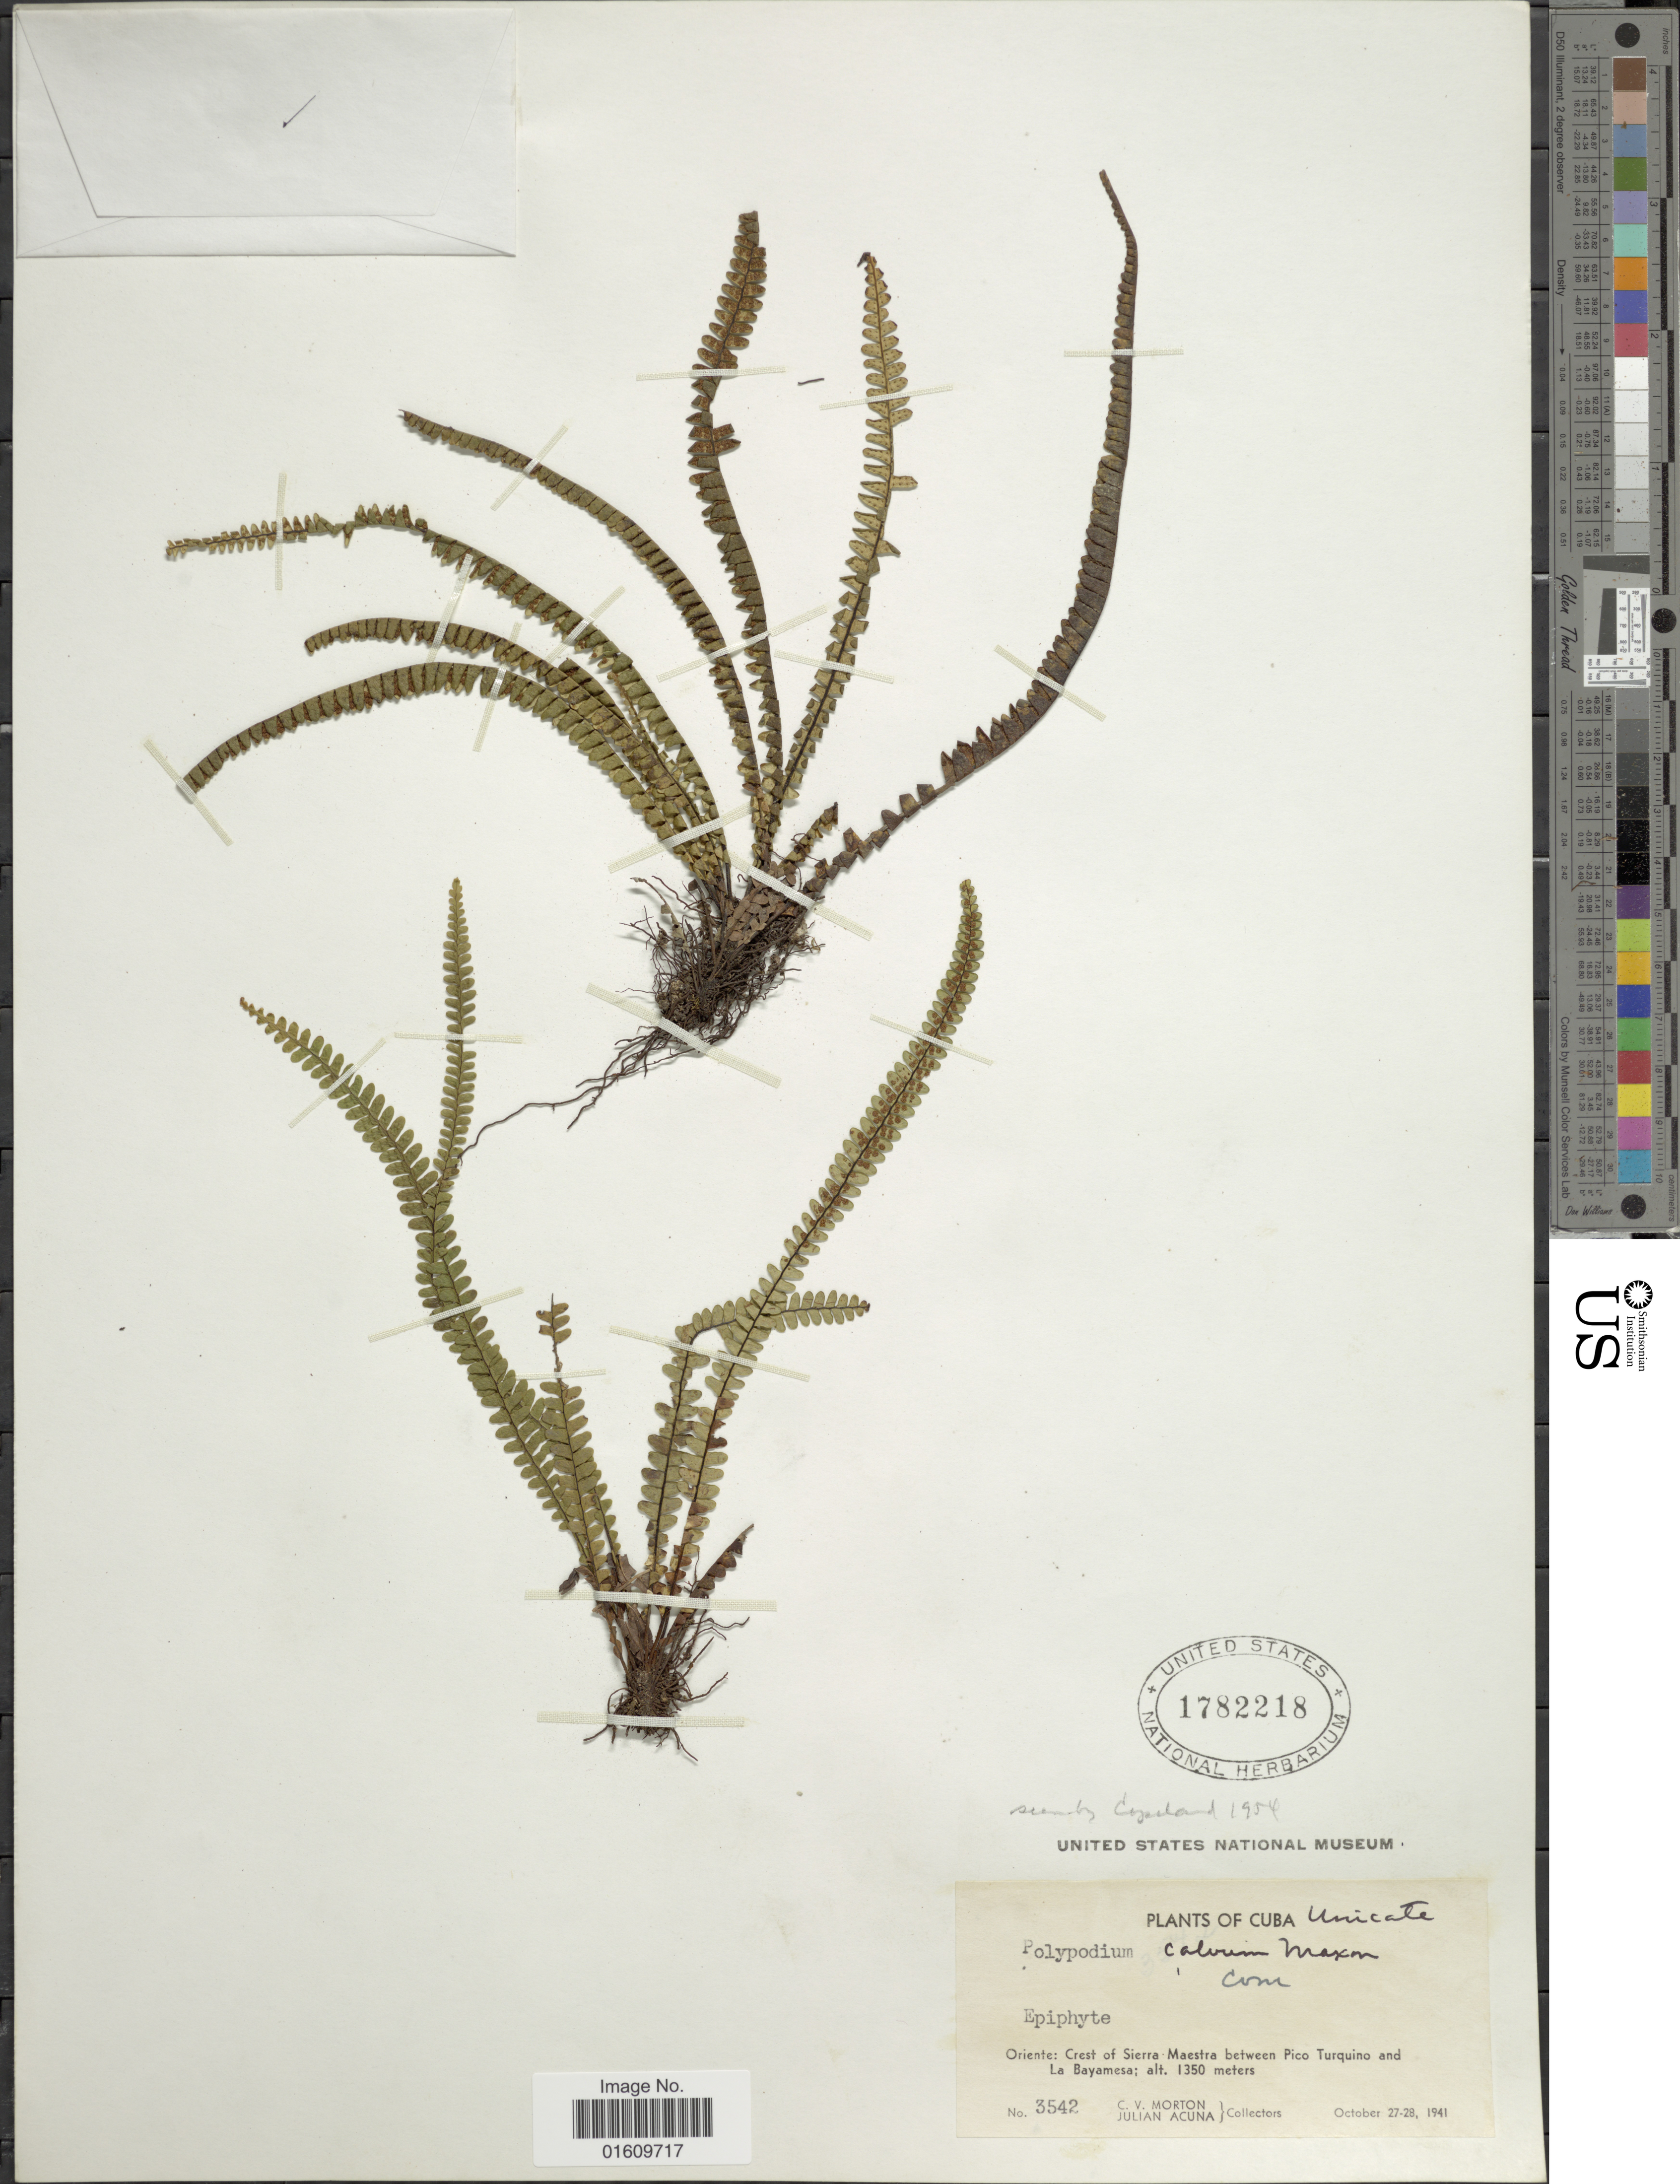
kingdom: Plantae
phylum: Tracheophyta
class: Polypodiopsida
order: Polypodiales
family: Polypodiaceae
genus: Melpomene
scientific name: Melpomene melanosticta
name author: (Kunze) A.R. Sm. & R.C. Moran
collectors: C. V. Morton & J. B. Acuña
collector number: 3542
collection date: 1941-10-27/1941-10-28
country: Cuba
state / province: Oriente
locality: Crest of Sierra Maestra between Pico Turquino and La Bayamesa.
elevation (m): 1350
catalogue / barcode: US 1782218